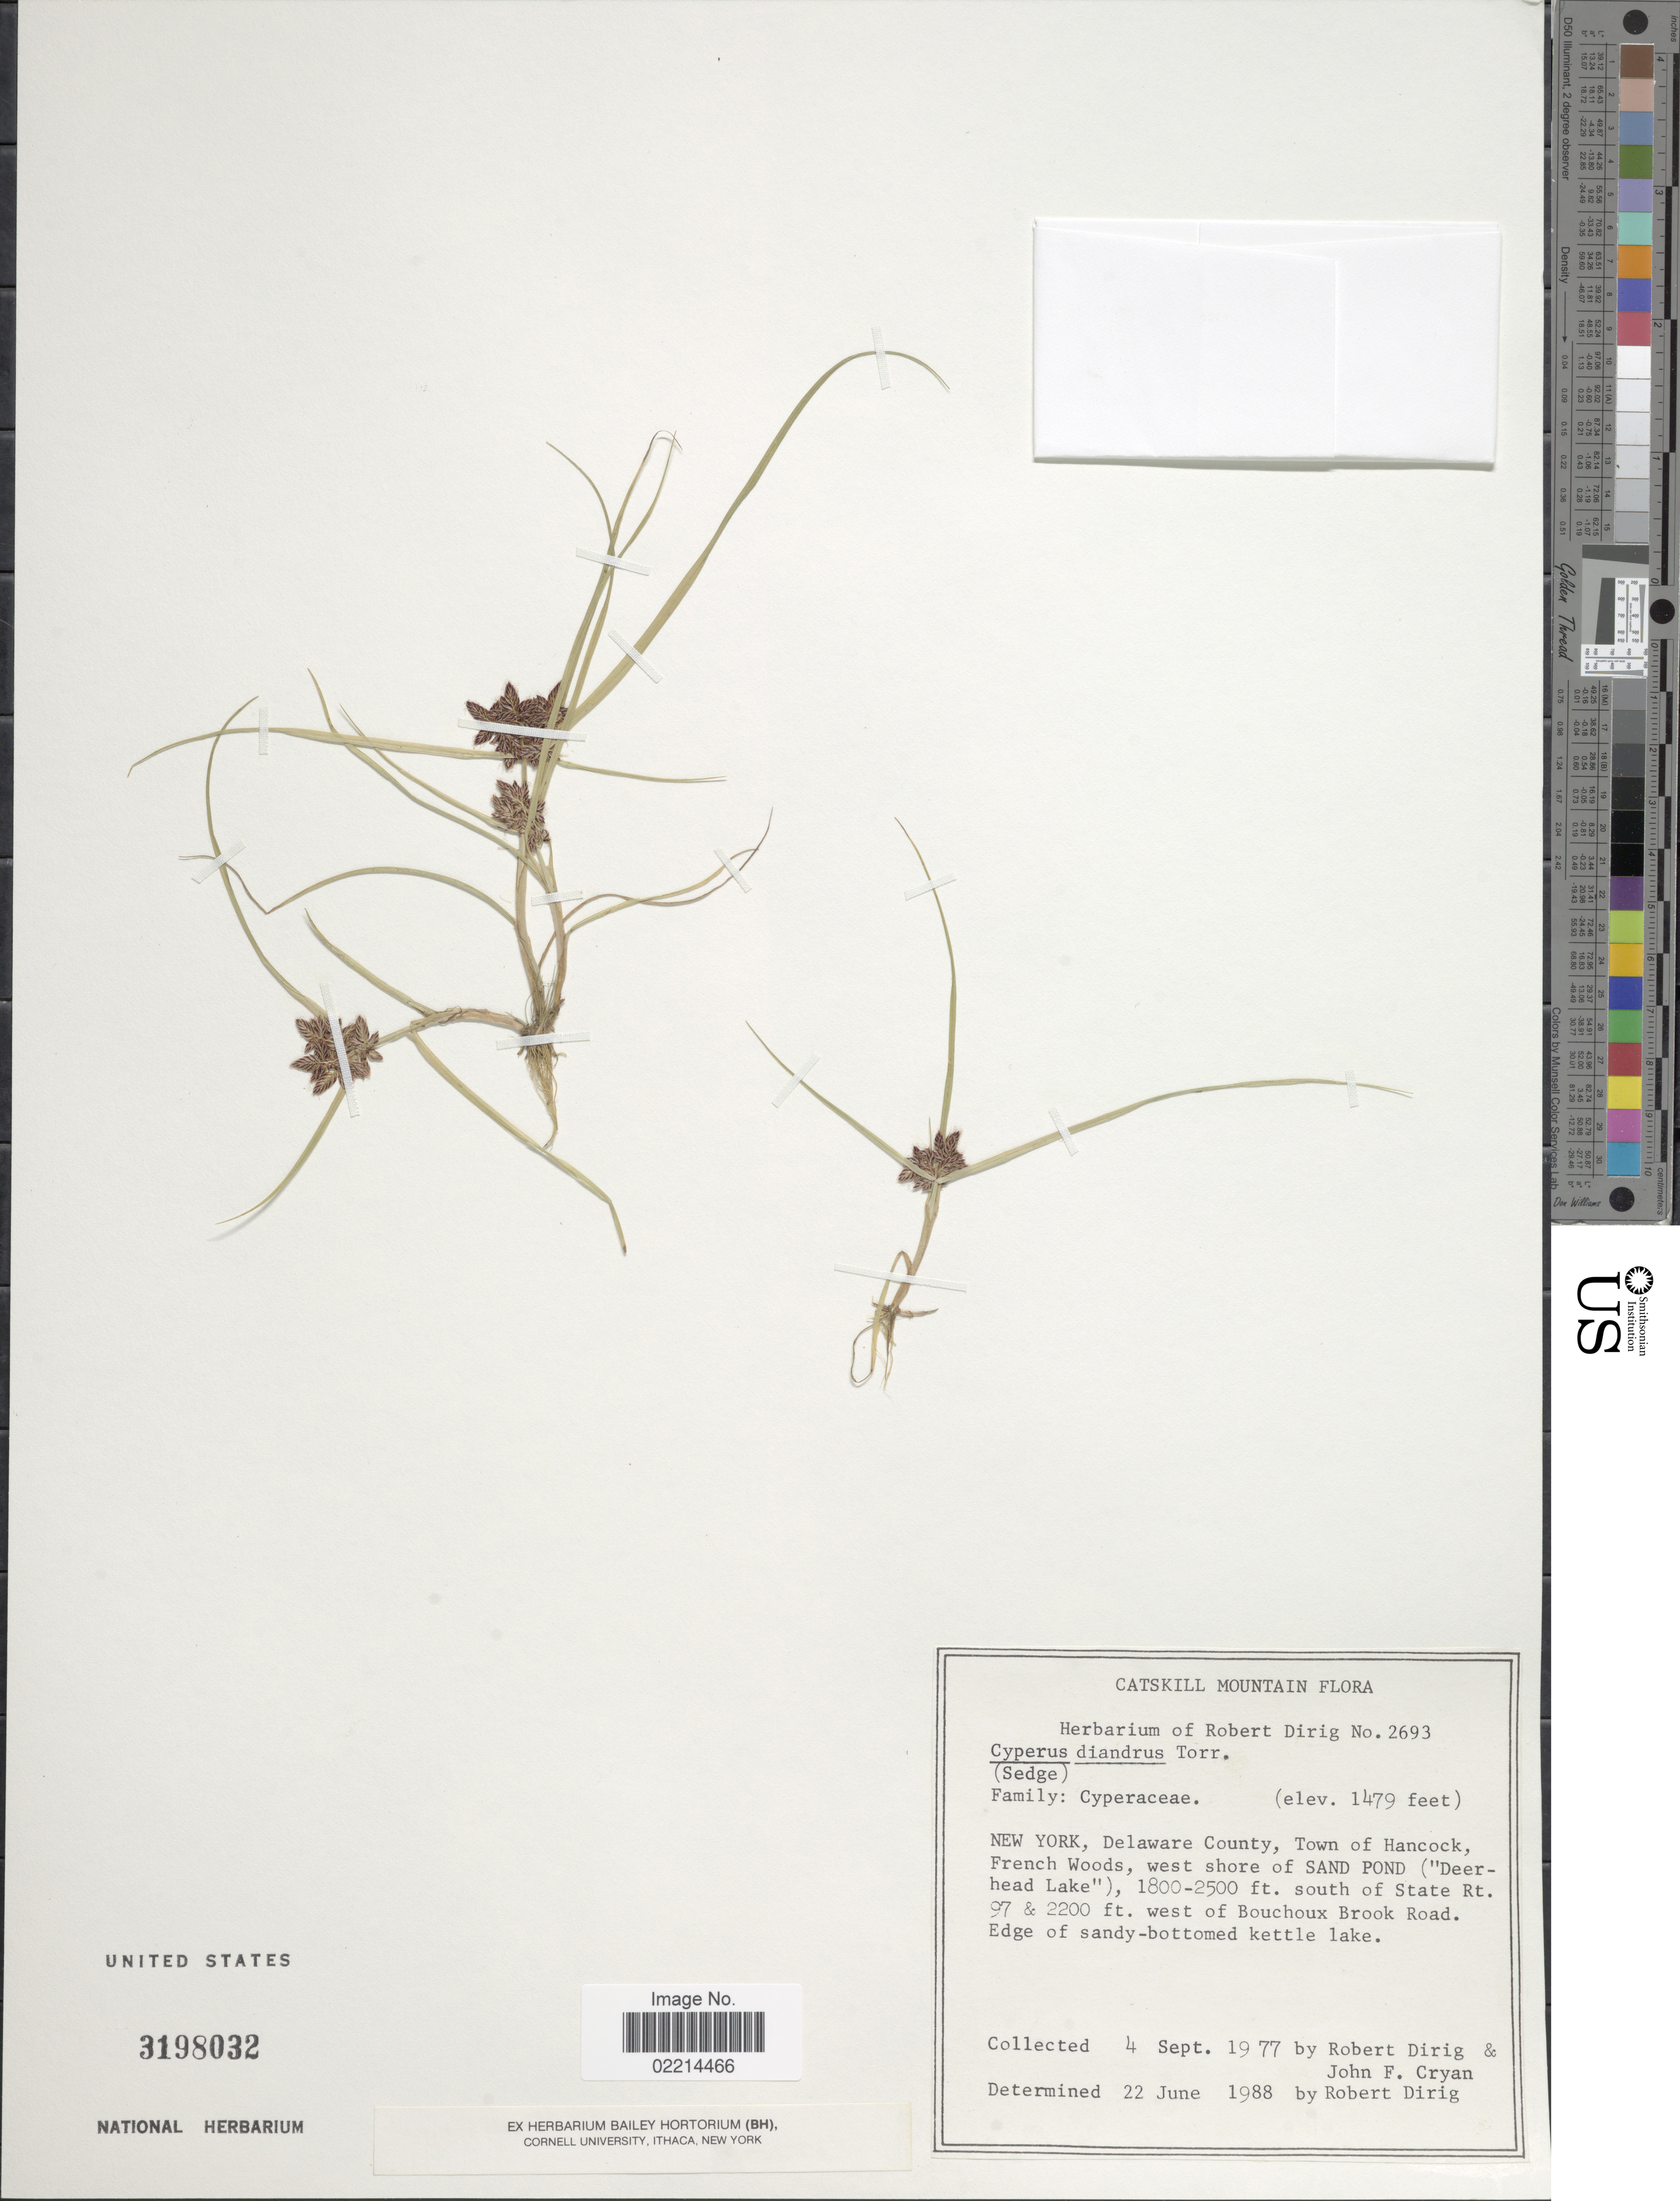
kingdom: Plantae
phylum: Tracheophyta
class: Liliopsida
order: Poales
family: Cyperaceae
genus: Cyperus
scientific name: Cyperus diandrus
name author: Torr.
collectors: R. Dirig & J. Cryan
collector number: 2693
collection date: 1977-09-04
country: United States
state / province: New York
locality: Catskill Mountain, Delaware County, Town of Hancock, French Woods, west shore of Sand Pond ("Deerhead Lake"), south of state Rt. 97, west of Bouchoux Brook Road, Edge of sandy-bottomed kettle lake.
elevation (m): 451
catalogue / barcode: US 3198032